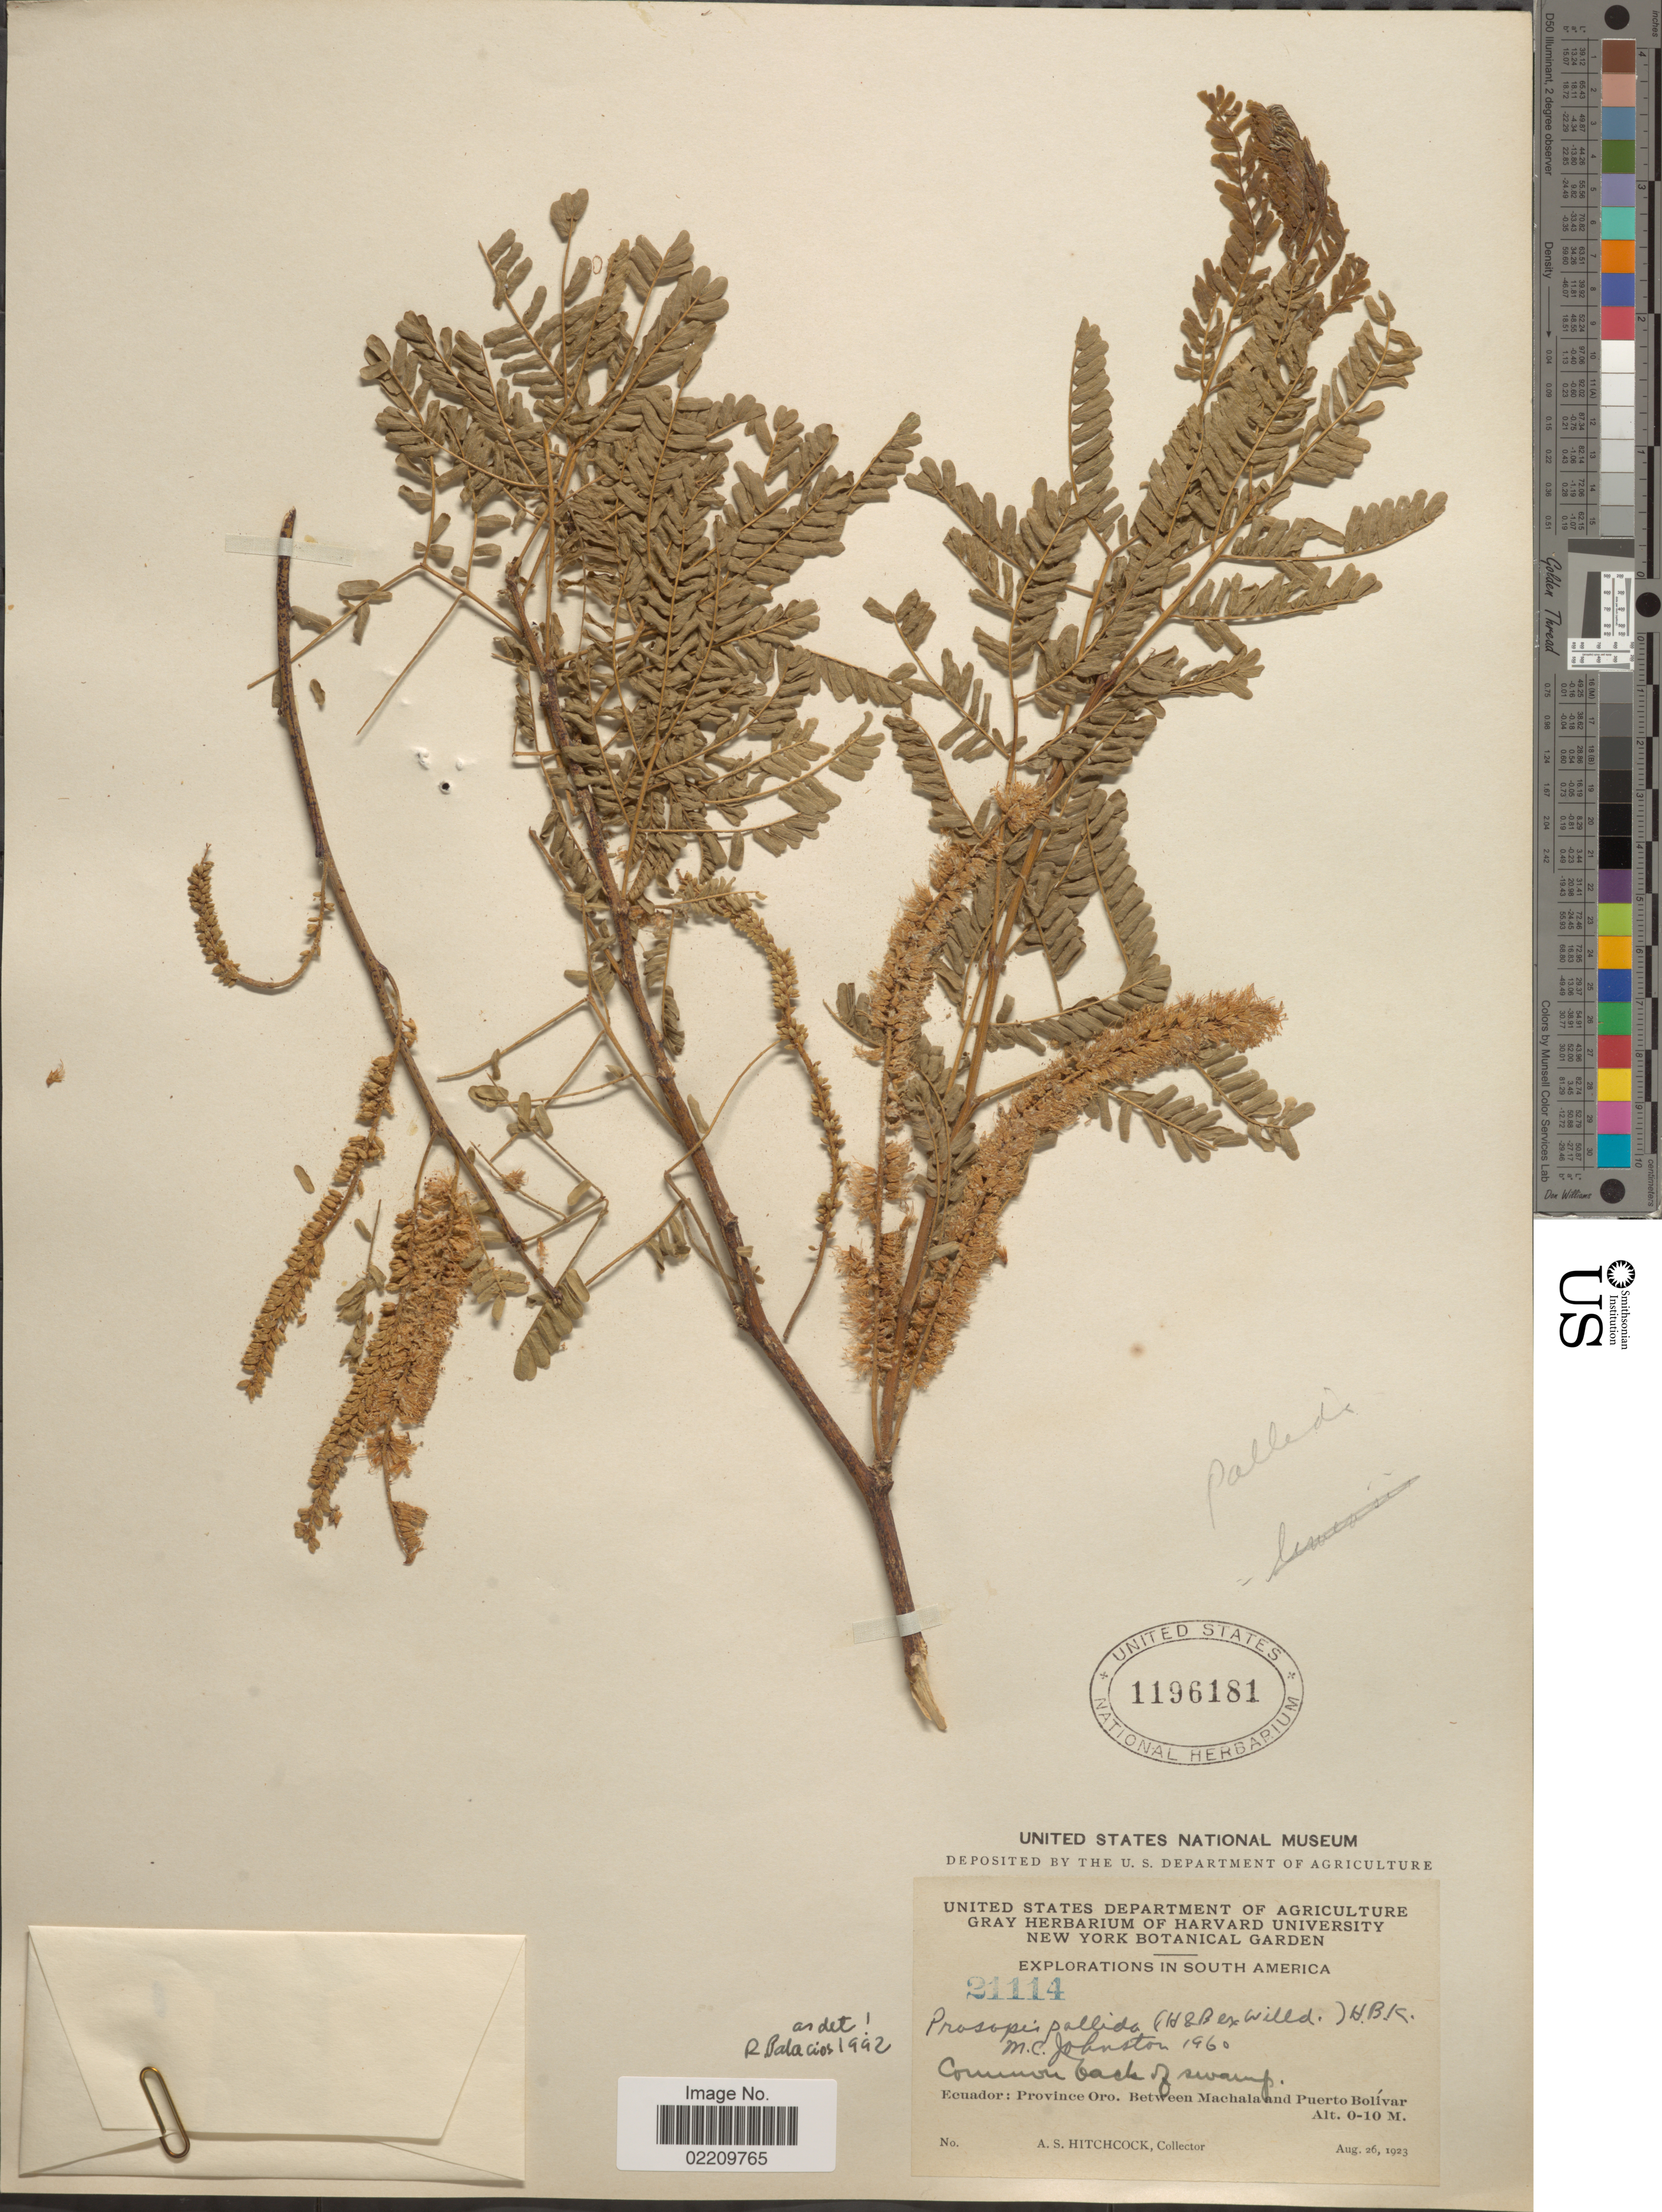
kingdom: Plantae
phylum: Tracheophyta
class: Magnoliopsida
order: Fabales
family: Fabaceae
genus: Neltuma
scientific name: Neltuma pallida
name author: (Humb. & Bonpl. ex Willd.) C. E. Hughes & G.P. Lewis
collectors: A. S. Hitchcock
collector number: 21114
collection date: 1923-08-26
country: Ecuador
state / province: El Oro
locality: Ecuador: Province Oro. Between Machala and Puerto Bolívar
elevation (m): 0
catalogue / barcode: US 1196181